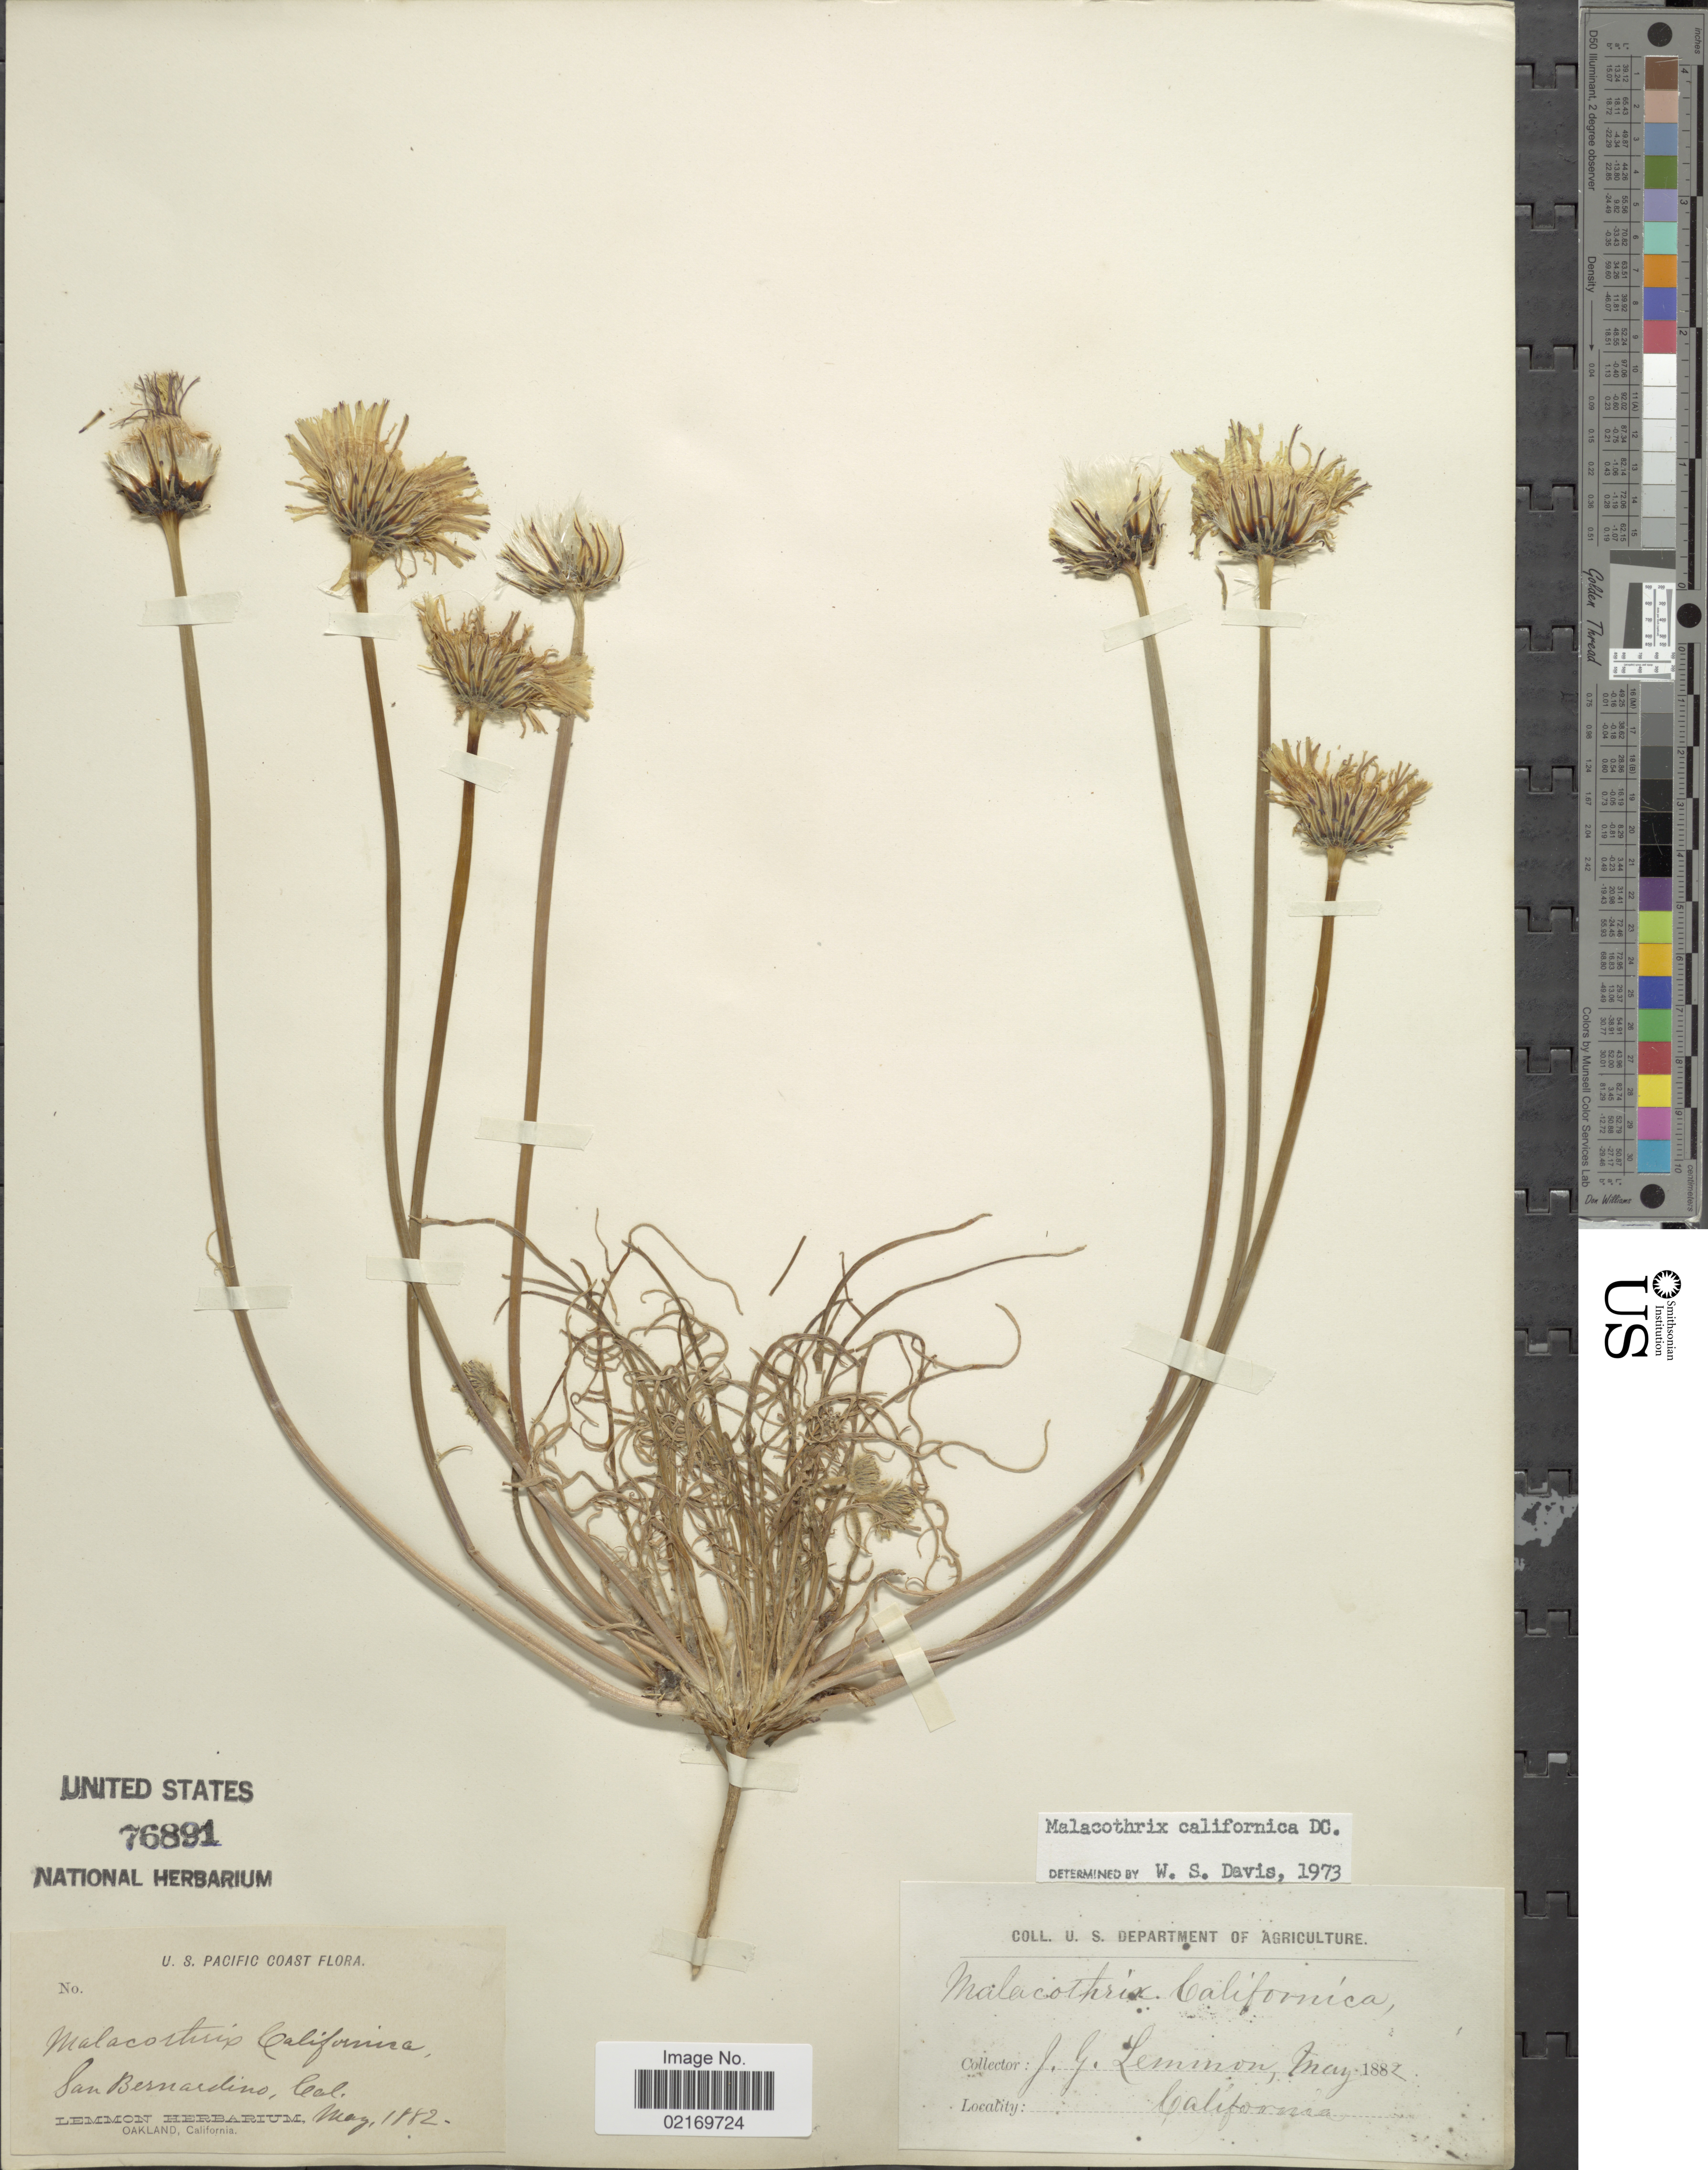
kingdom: Plantae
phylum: Tracheophyta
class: Magnoliopsida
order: Asterales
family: Asteraceae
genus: Malacothrix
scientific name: Malacothrix californica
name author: DC.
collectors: J. Lemmon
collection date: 1882-05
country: United States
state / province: California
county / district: San Bernardino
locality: U. S. Pacific Coast. San Bernardino, Cal.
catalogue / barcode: US 76891